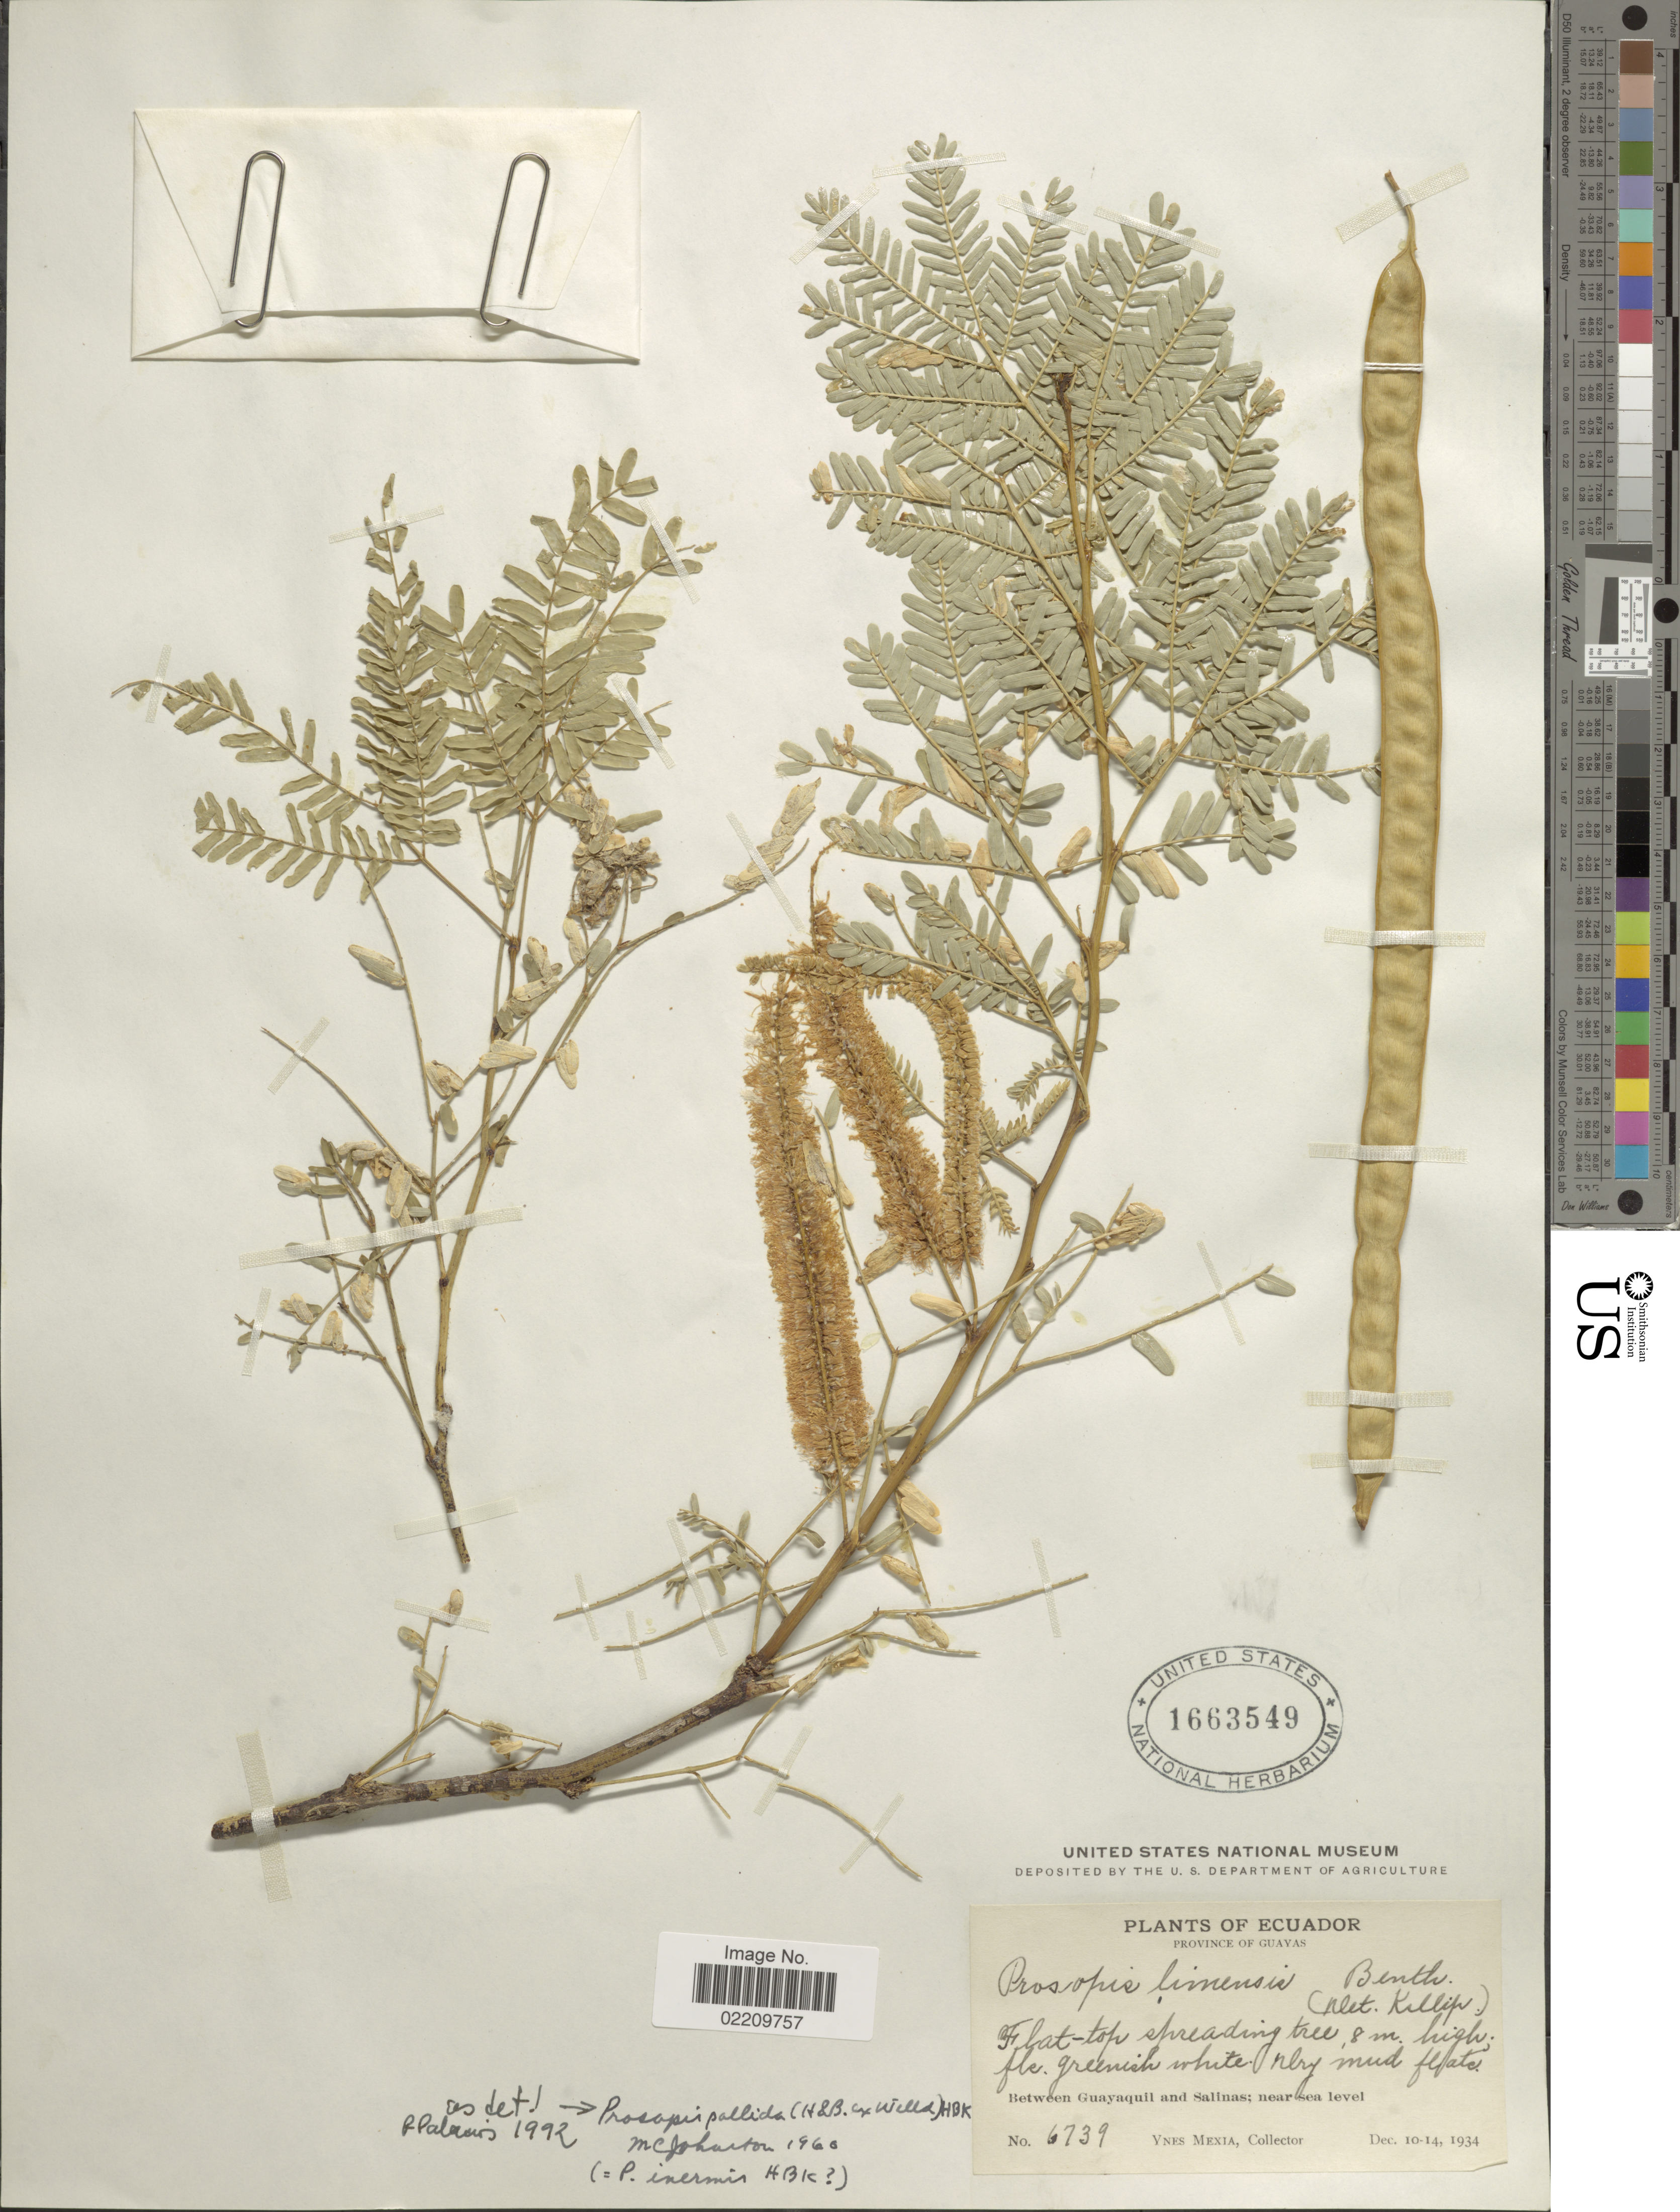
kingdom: Plantae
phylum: Tracheophyta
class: Magnoliopsida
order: Fabales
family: Fabaceae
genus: Neltuma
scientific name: Neltuma pallida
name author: (Humb. & Bonpl. ex Willd.) C. E. Hughes & G.P. Lewis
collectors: Y. Mexia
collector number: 6739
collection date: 1934-12-10/1934-12-14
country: Ecuador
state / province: Guayas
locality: Province of Guayas. Between Guayaquil and Salinas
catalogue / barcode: US 1663549